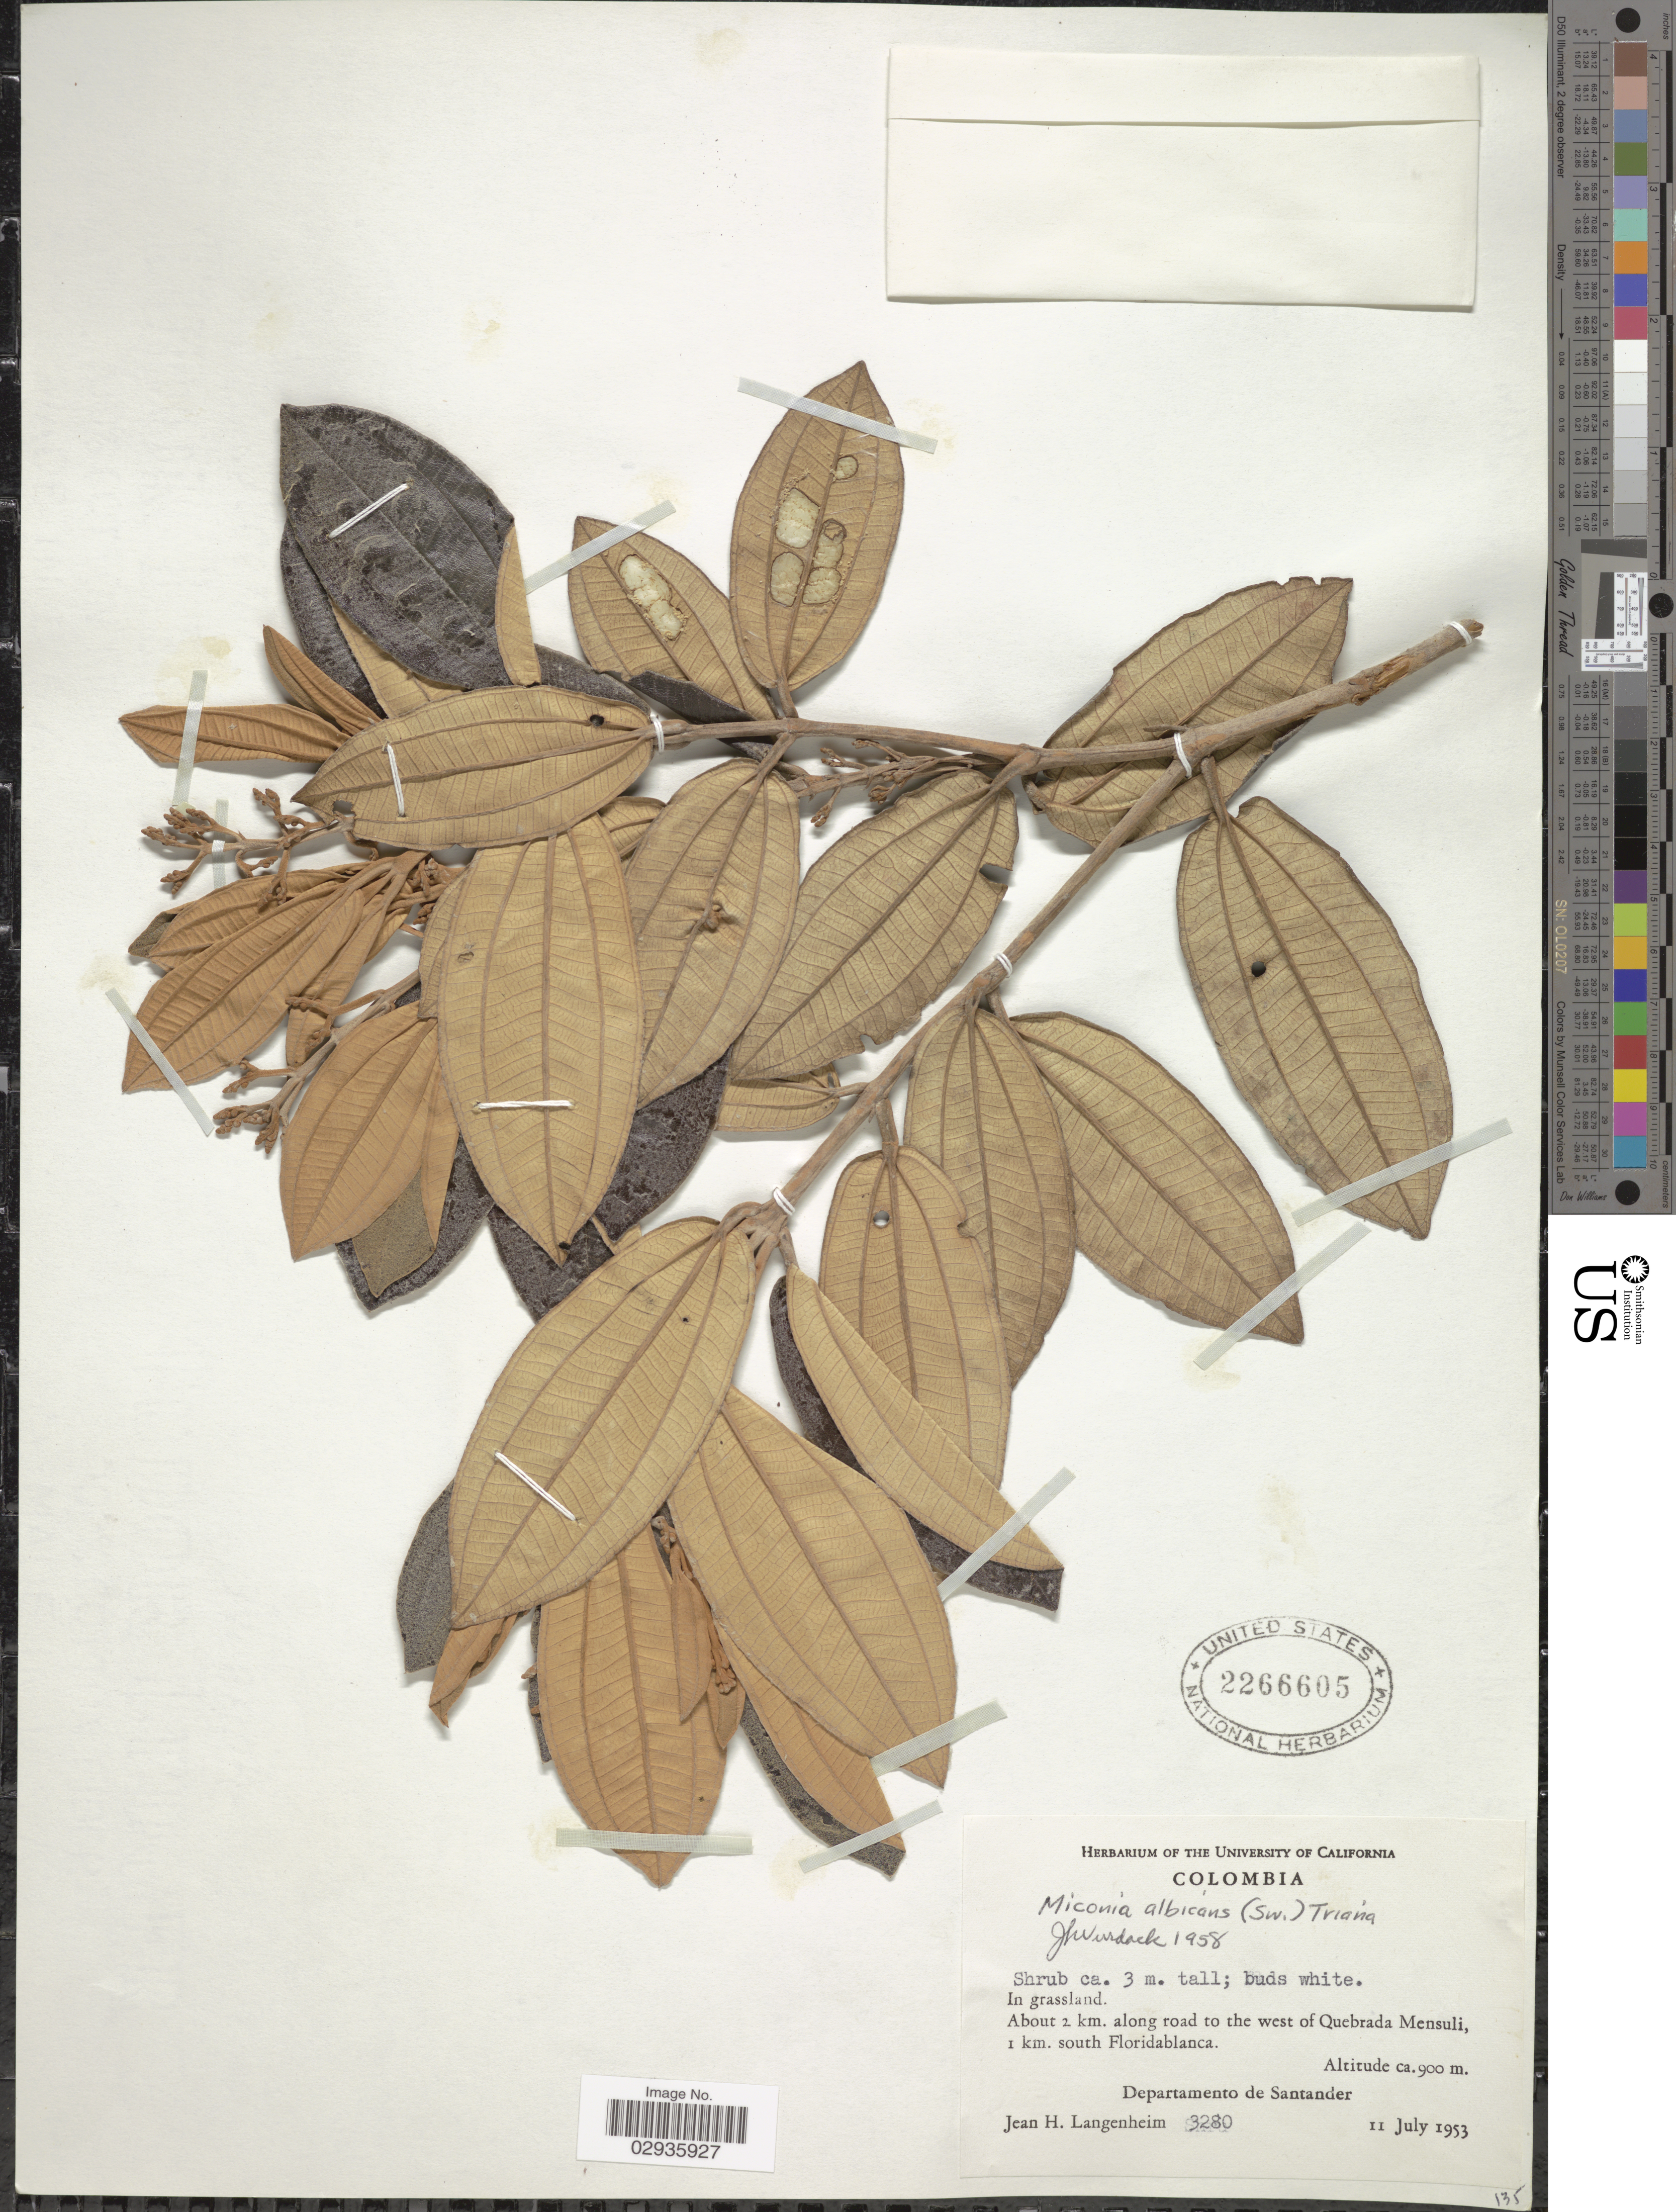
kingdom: Plantae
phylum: Tracheophyta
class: Magnoliopsida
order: Myrtales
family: Melastomataceae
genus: Miconia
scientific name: Miconia albicans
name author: (Sw.) Steud.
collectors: J. H. Langenheim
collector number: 3280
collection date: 1953-07-11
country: Colombia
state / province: Santander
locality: About 2 km. along road to the west of Quebrada Mensuli, 1 km. south Floridablanca, Departamento de Santander.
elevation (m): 900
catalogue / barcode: US 2266605